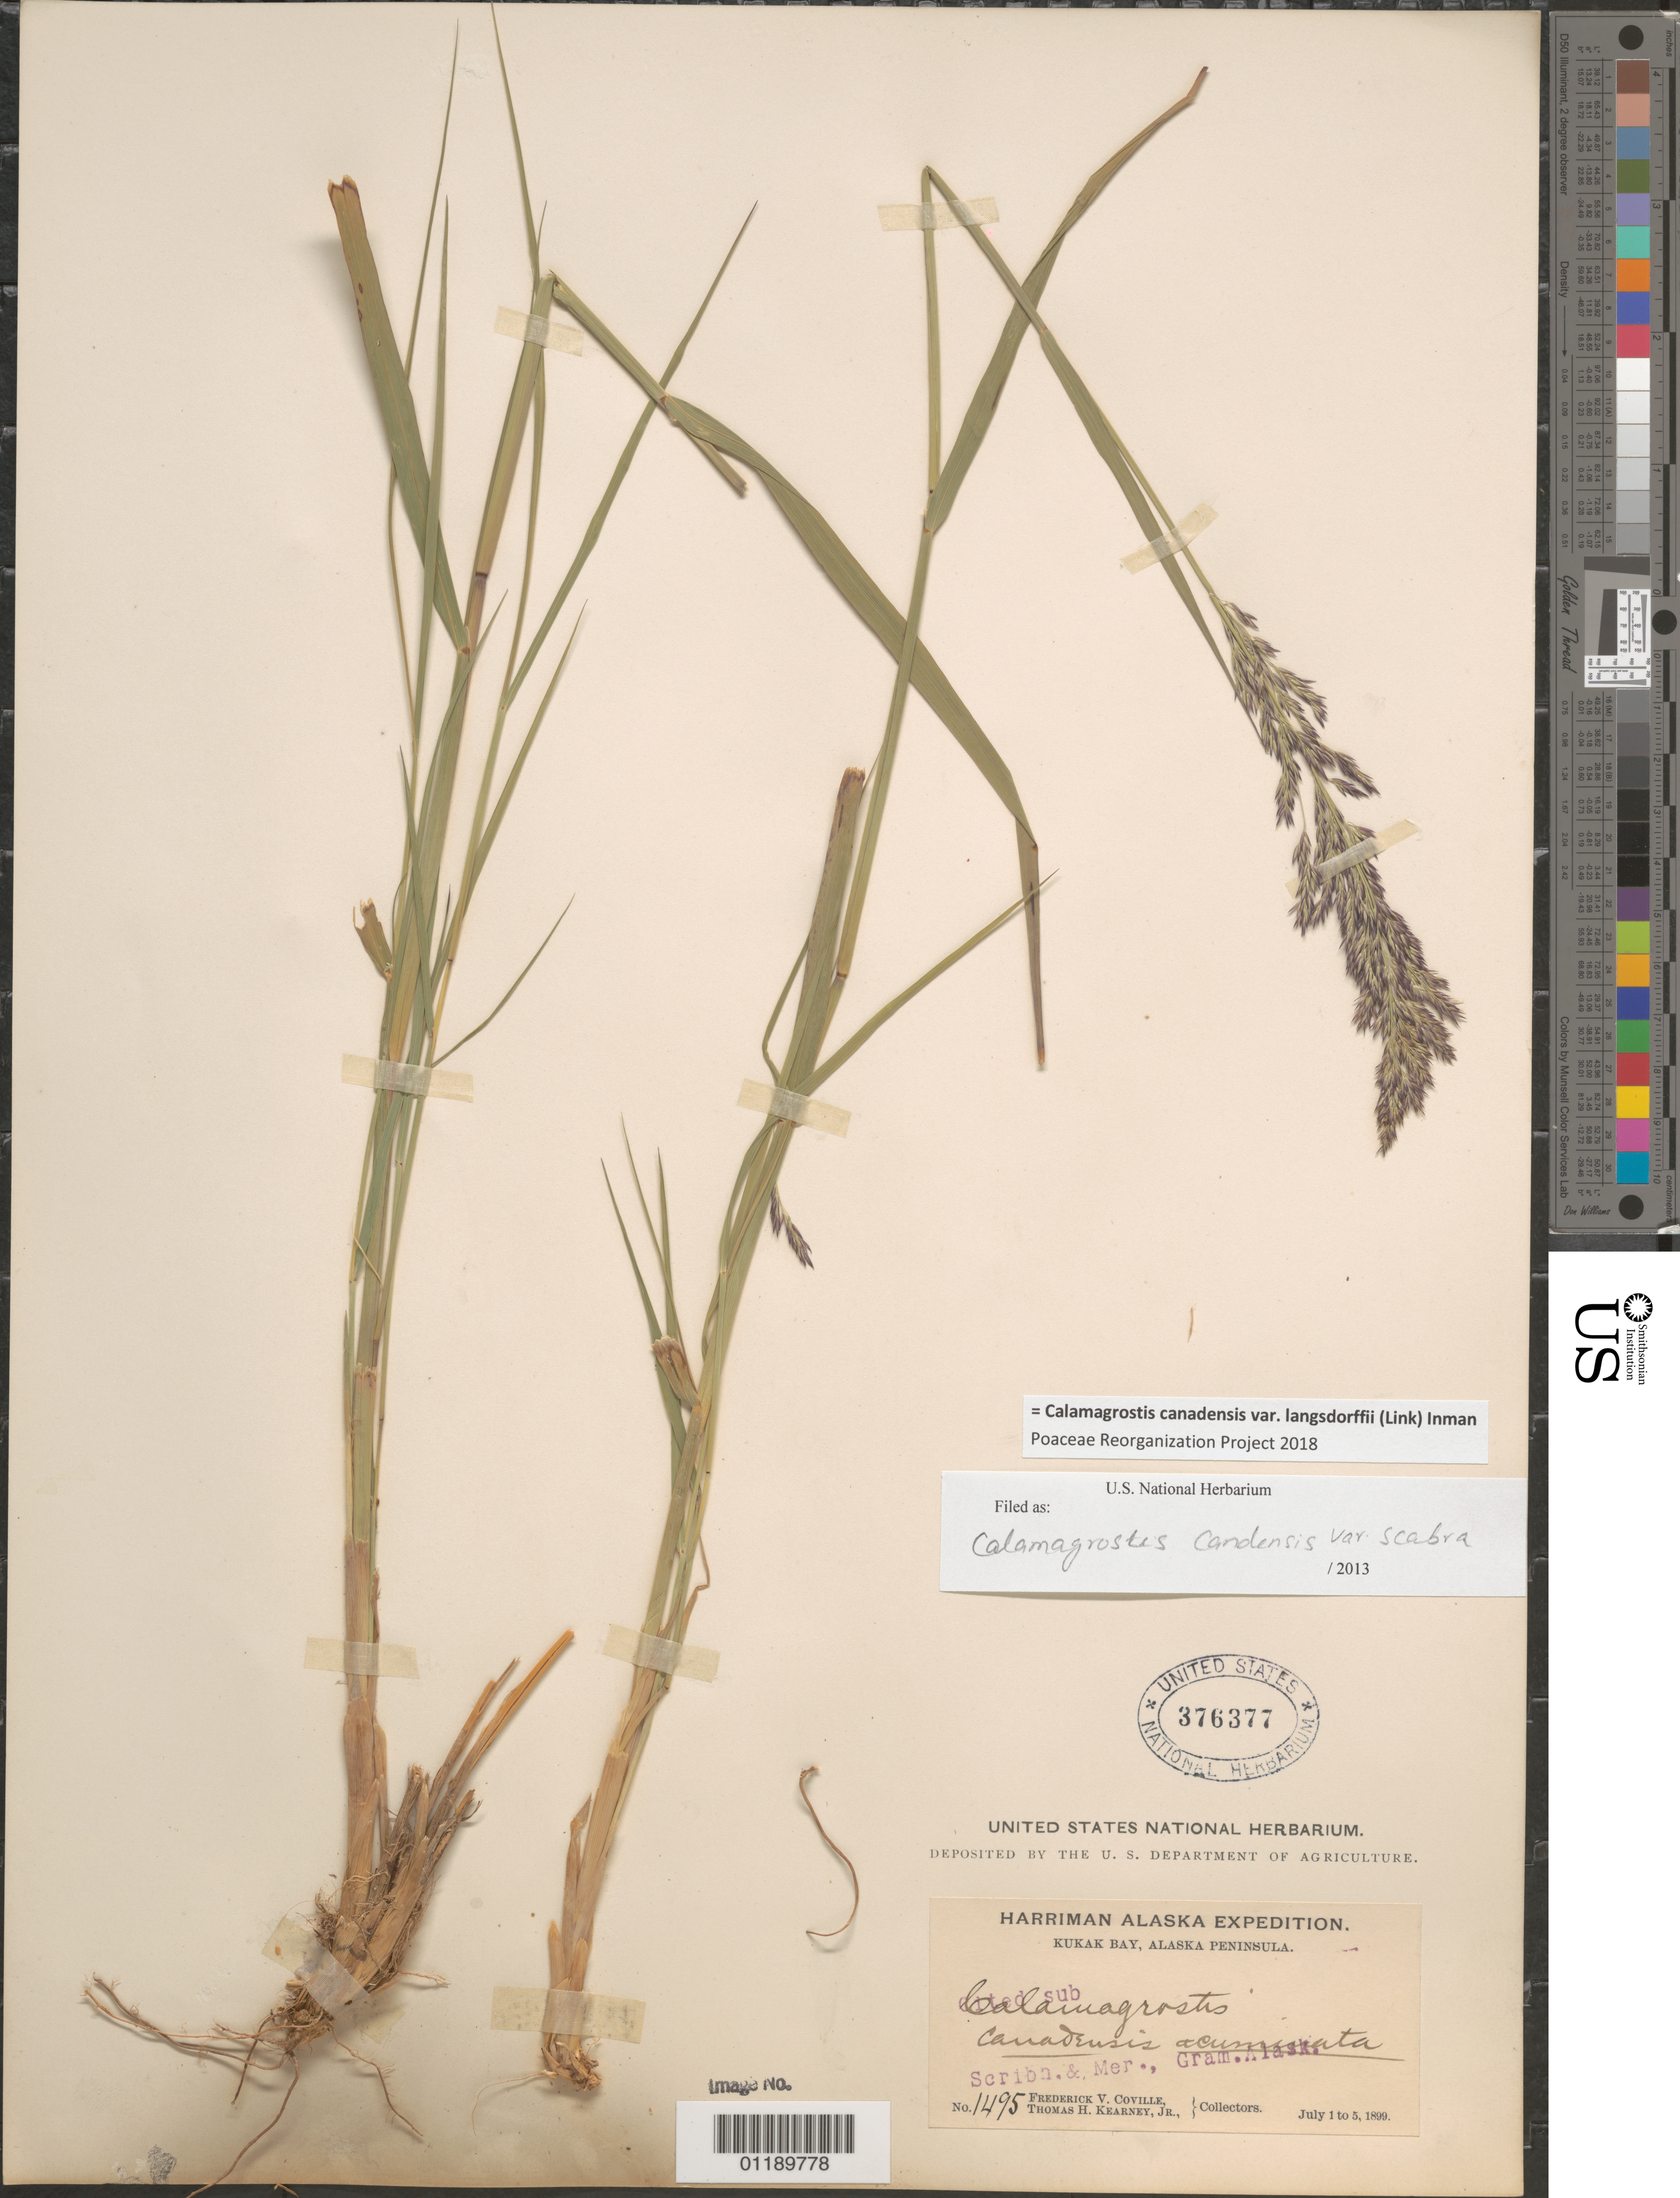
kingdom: Plantae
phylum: Tracheophyta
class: Liliopsida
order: Poales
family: Poaceae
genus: Calamagrostis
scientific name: Calamagrostis canadensis var. langsdorffii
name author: (Link) Inman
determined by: Poaceae Reorganization Project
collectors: F. V. Coville & T. H. Kearney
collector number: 1495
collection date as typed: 01 Jul 1899 to 05 Jul 1899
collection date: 1899-07-01/1899-07-05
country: United States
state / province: Alaska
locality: Kukak Bay, Alaska Peninsula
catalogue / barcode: US 376377